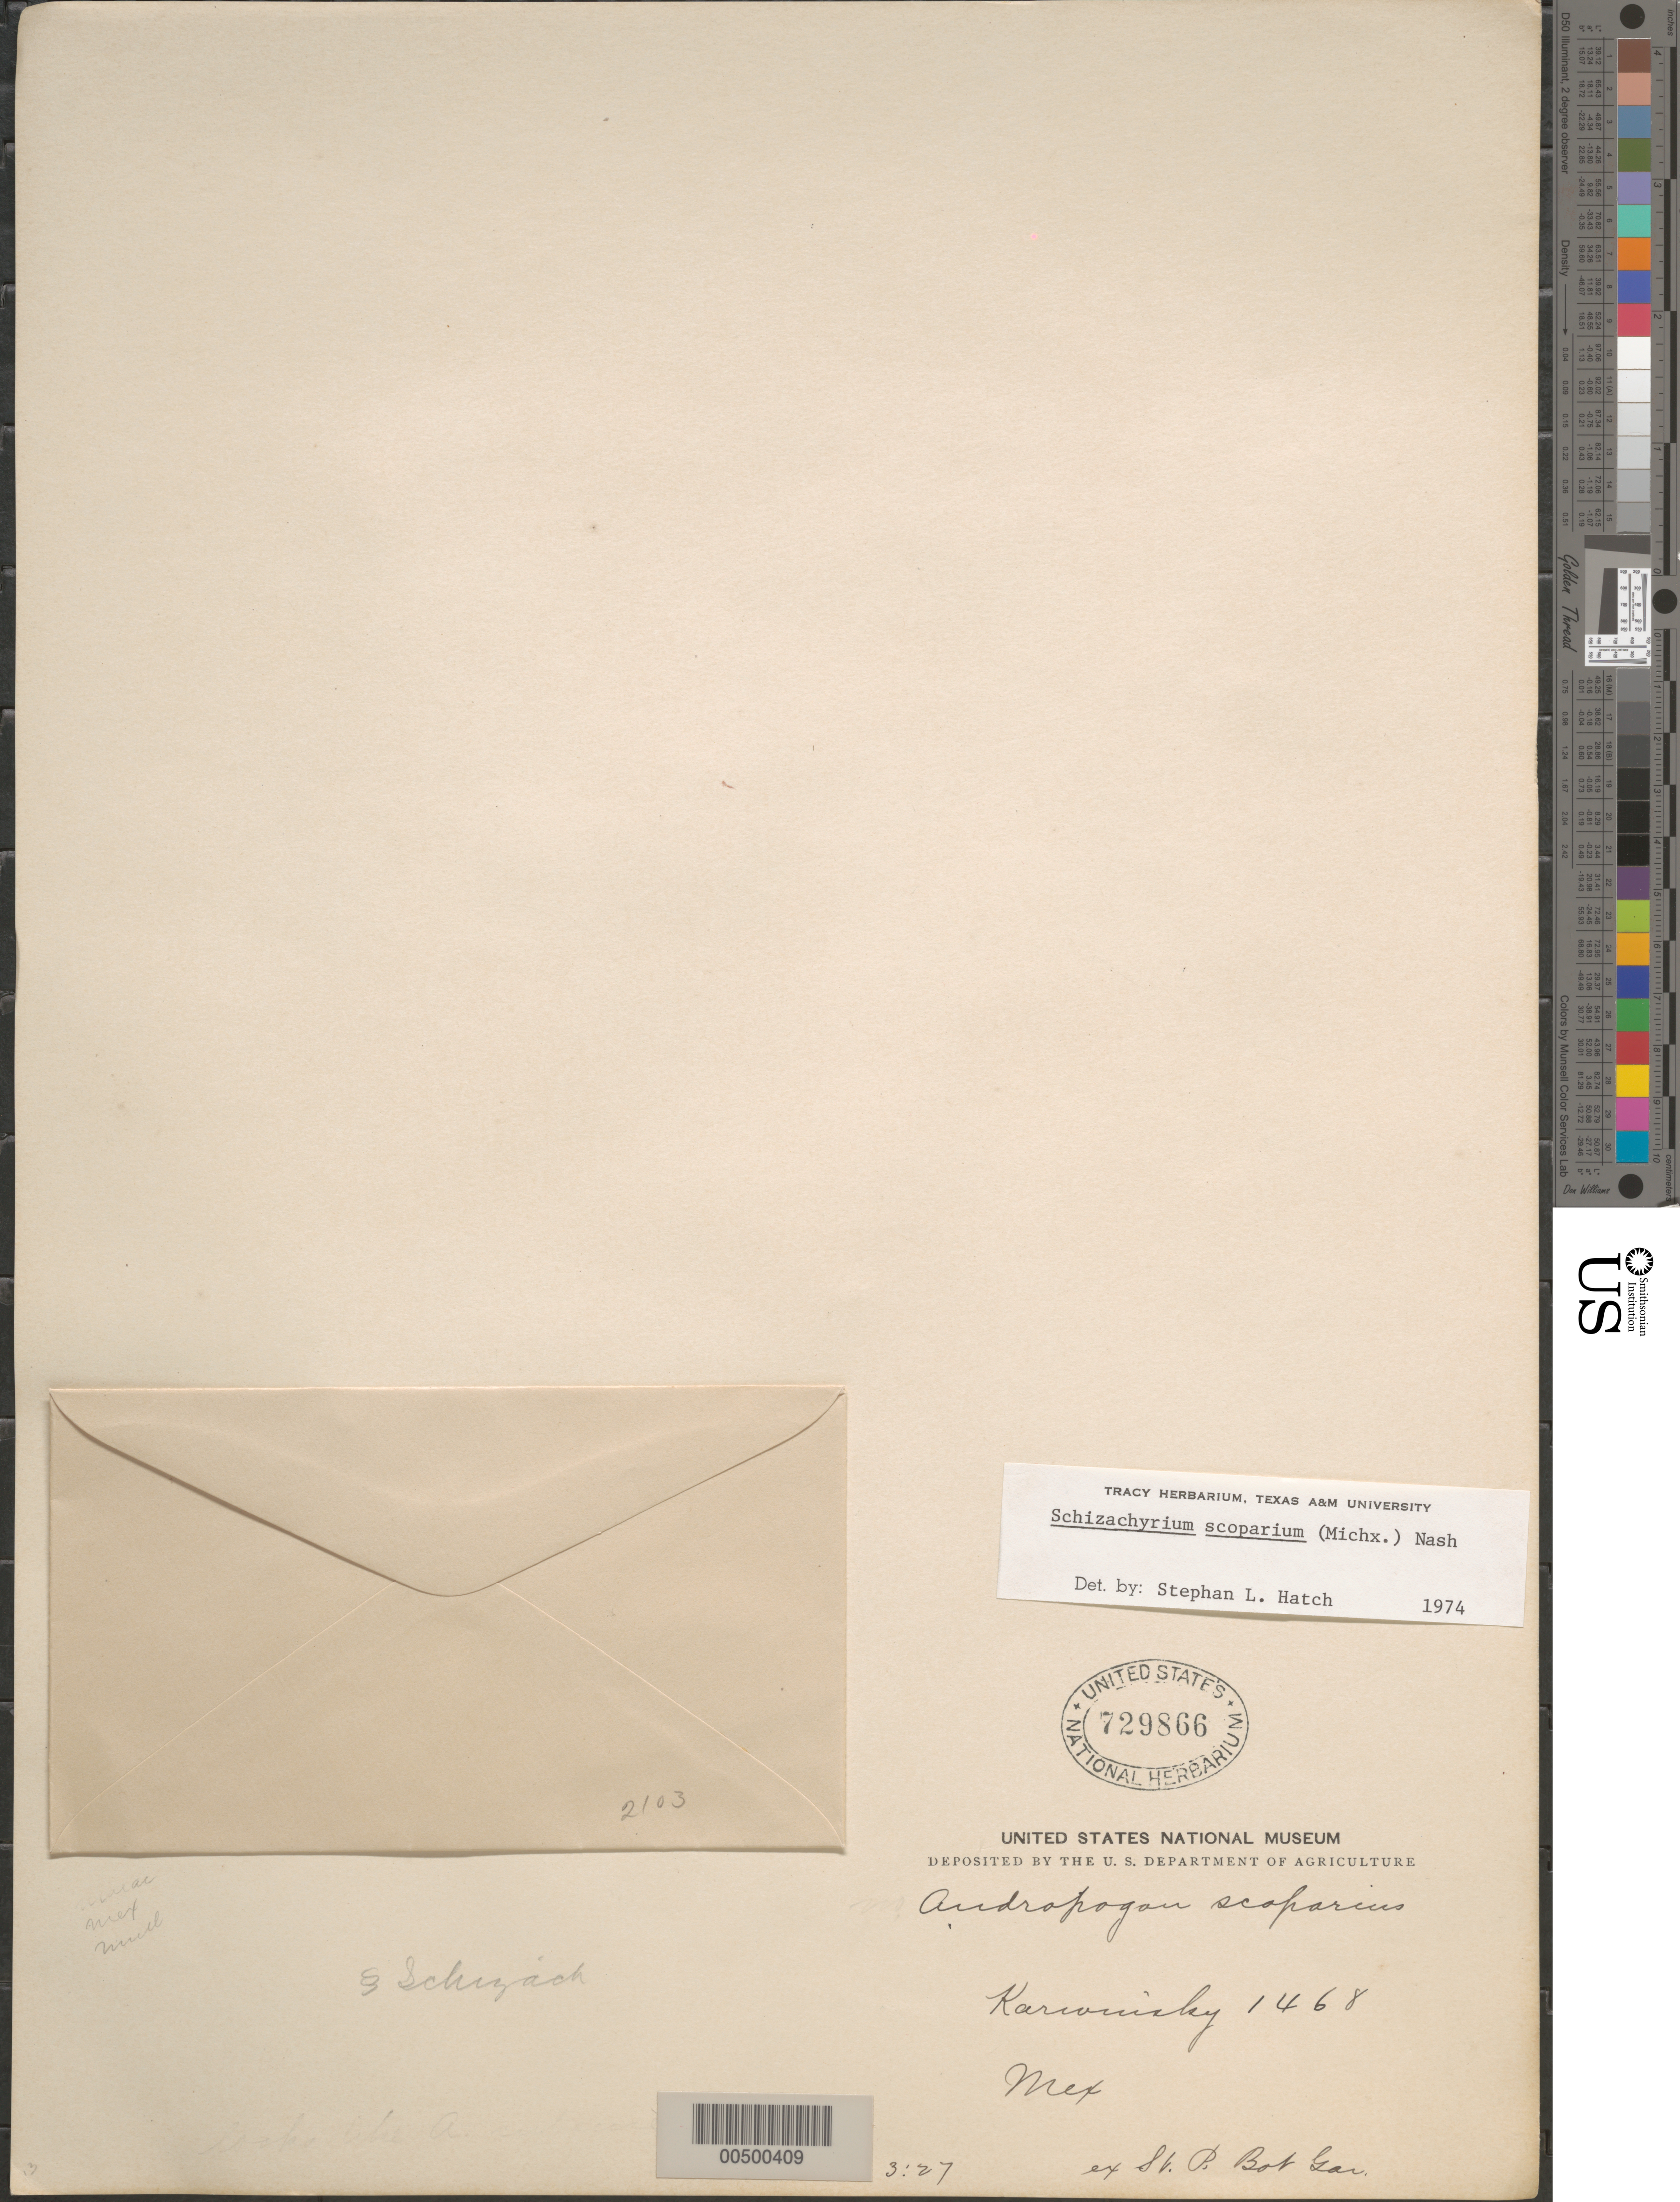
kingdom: Plantae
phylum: Tracheophyta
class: Liliopsida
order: Poales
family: Poaceae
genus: Schizachyrium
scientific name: Schizachyrium scoparium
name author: (Michx.) Nash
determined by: Hatch, S. L.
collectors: W. F. Karwinski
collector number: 1468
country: Mexico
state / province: Durango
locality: San Ramon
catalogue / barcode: US 729866